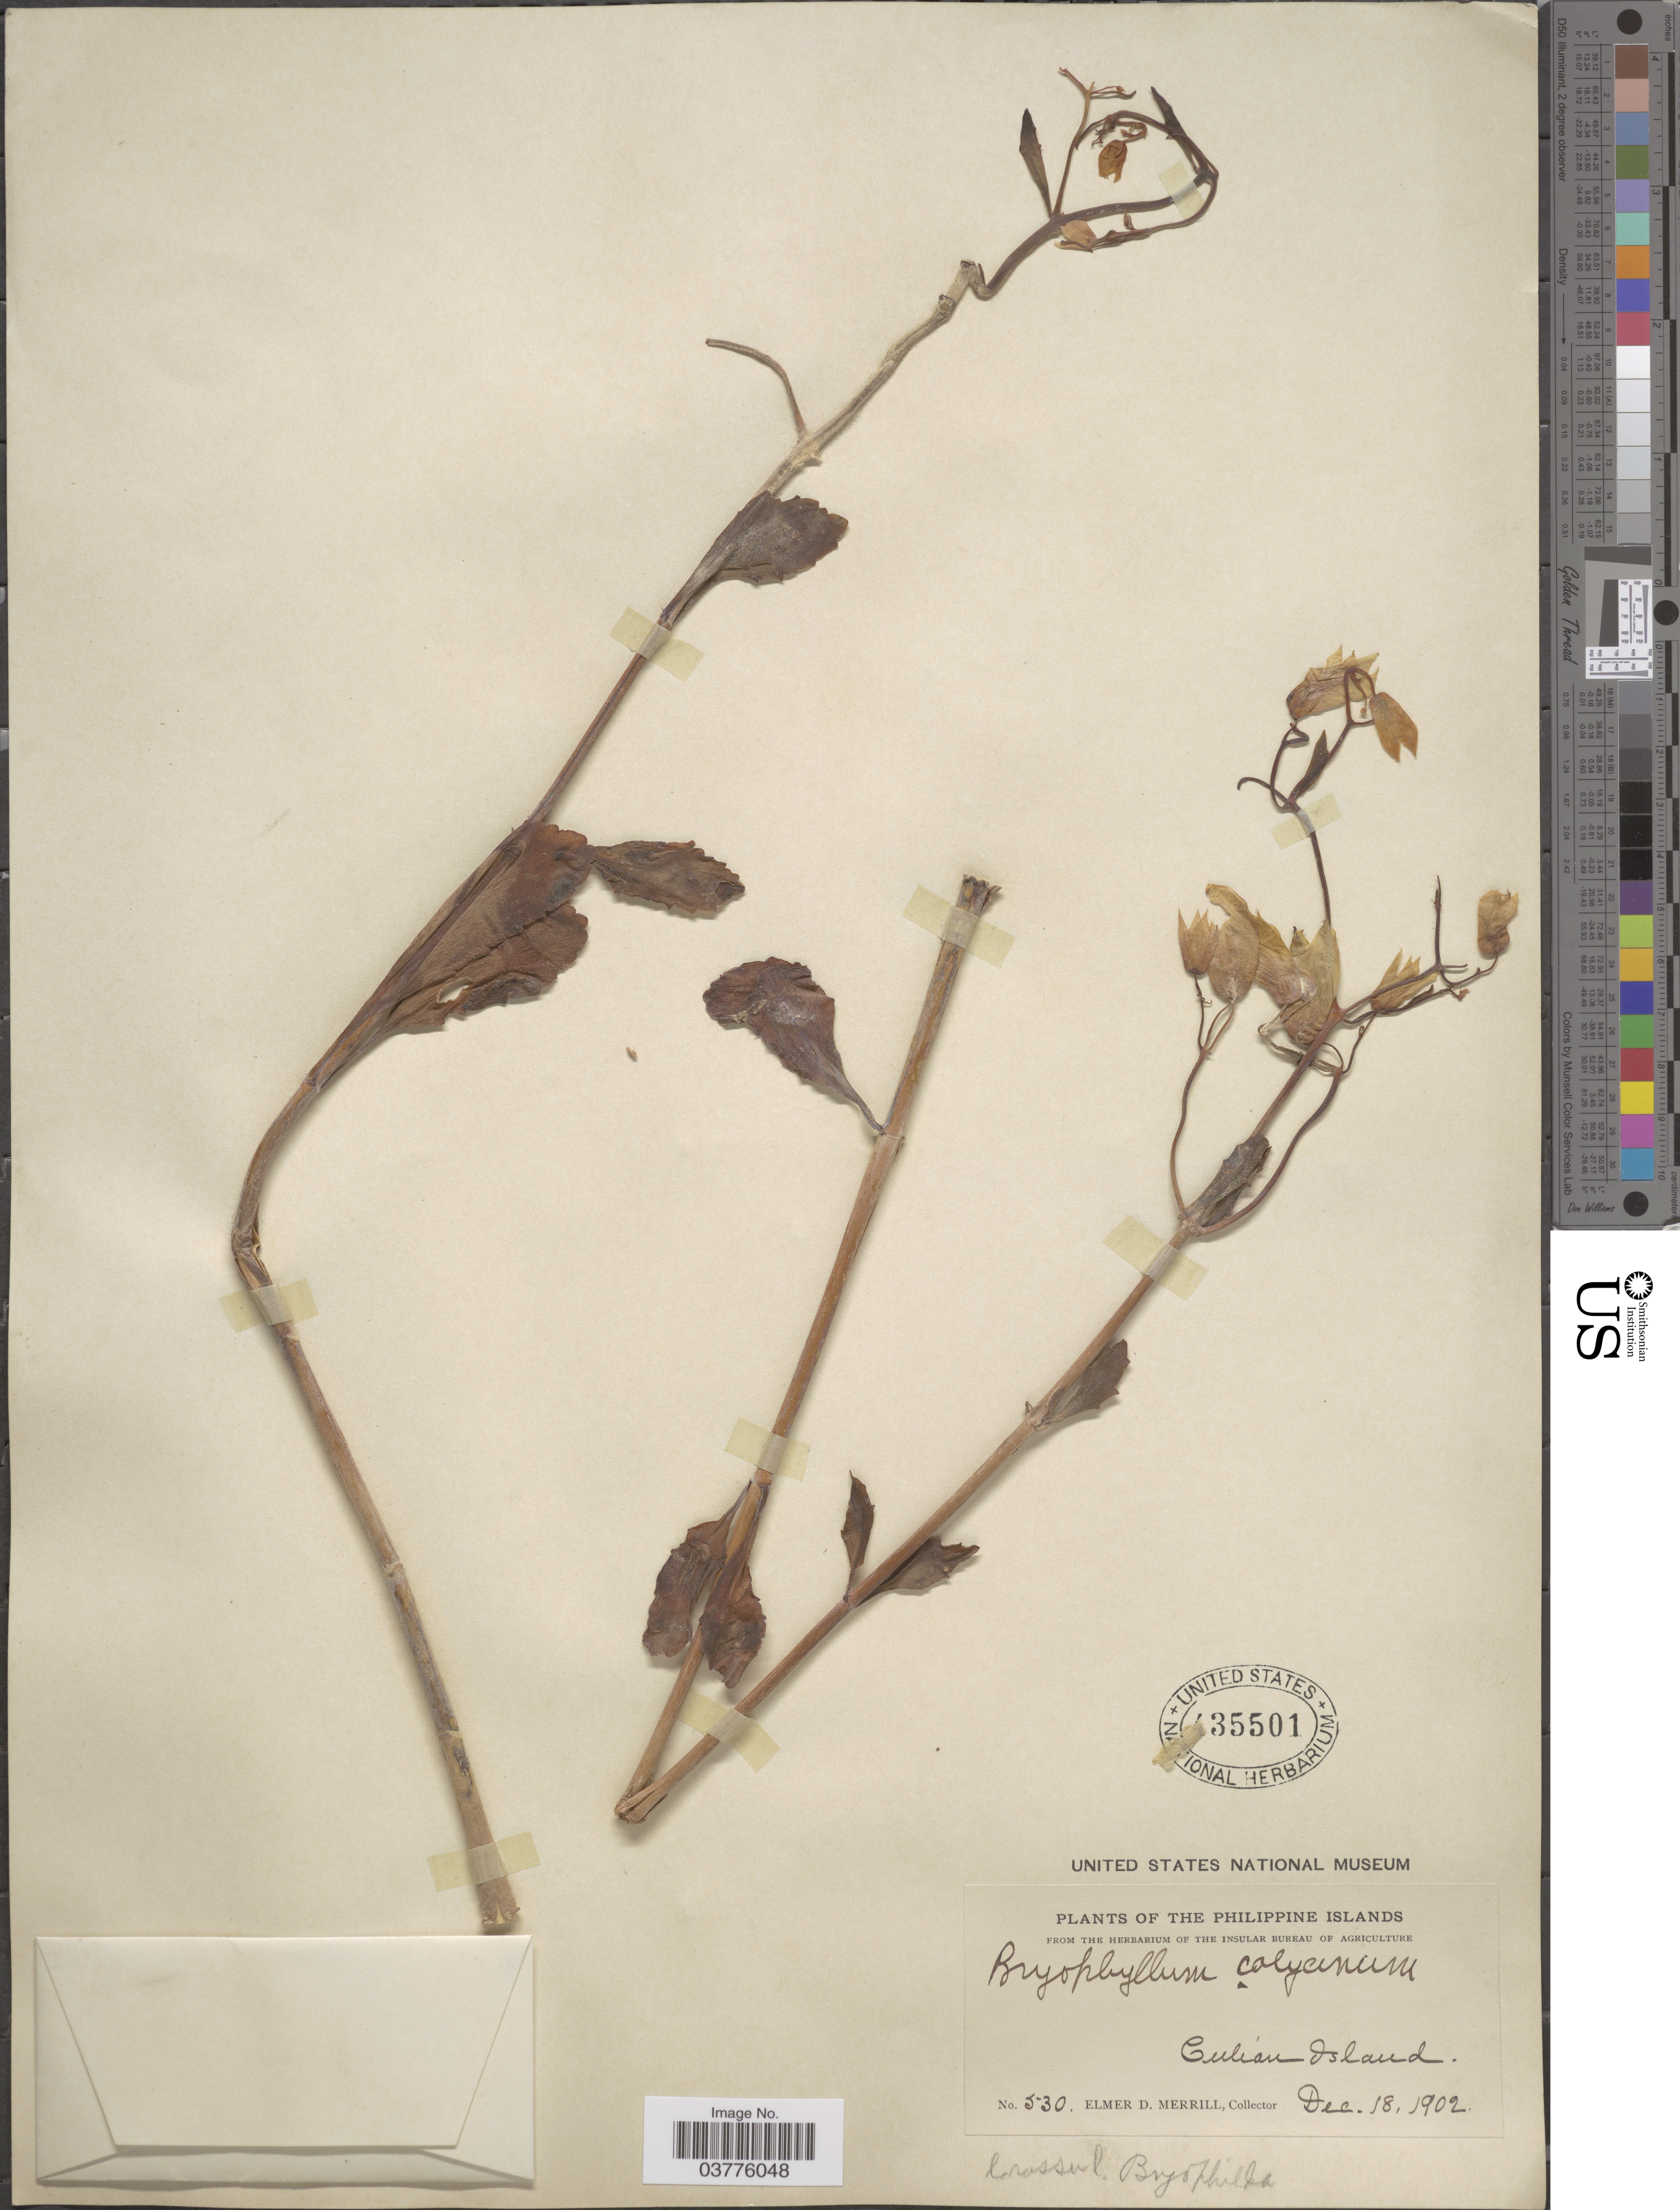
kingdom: Plantae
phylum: Tracheophyta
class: Magnoliopsida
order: Saxifragales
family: Crassulaceae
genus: Kalanchoe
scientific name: Kalanchoe pinnata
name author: (Lam.) Pers.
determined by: Strong, Mark T., (BOT), Smithsonian Institution - National Museum of Natural History (UNITED STATES)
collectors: E. D. Merrill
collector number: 530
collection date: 1902-12-18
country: Philippines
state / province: Mimaropa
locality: Culion Island.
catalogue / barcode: US 435501